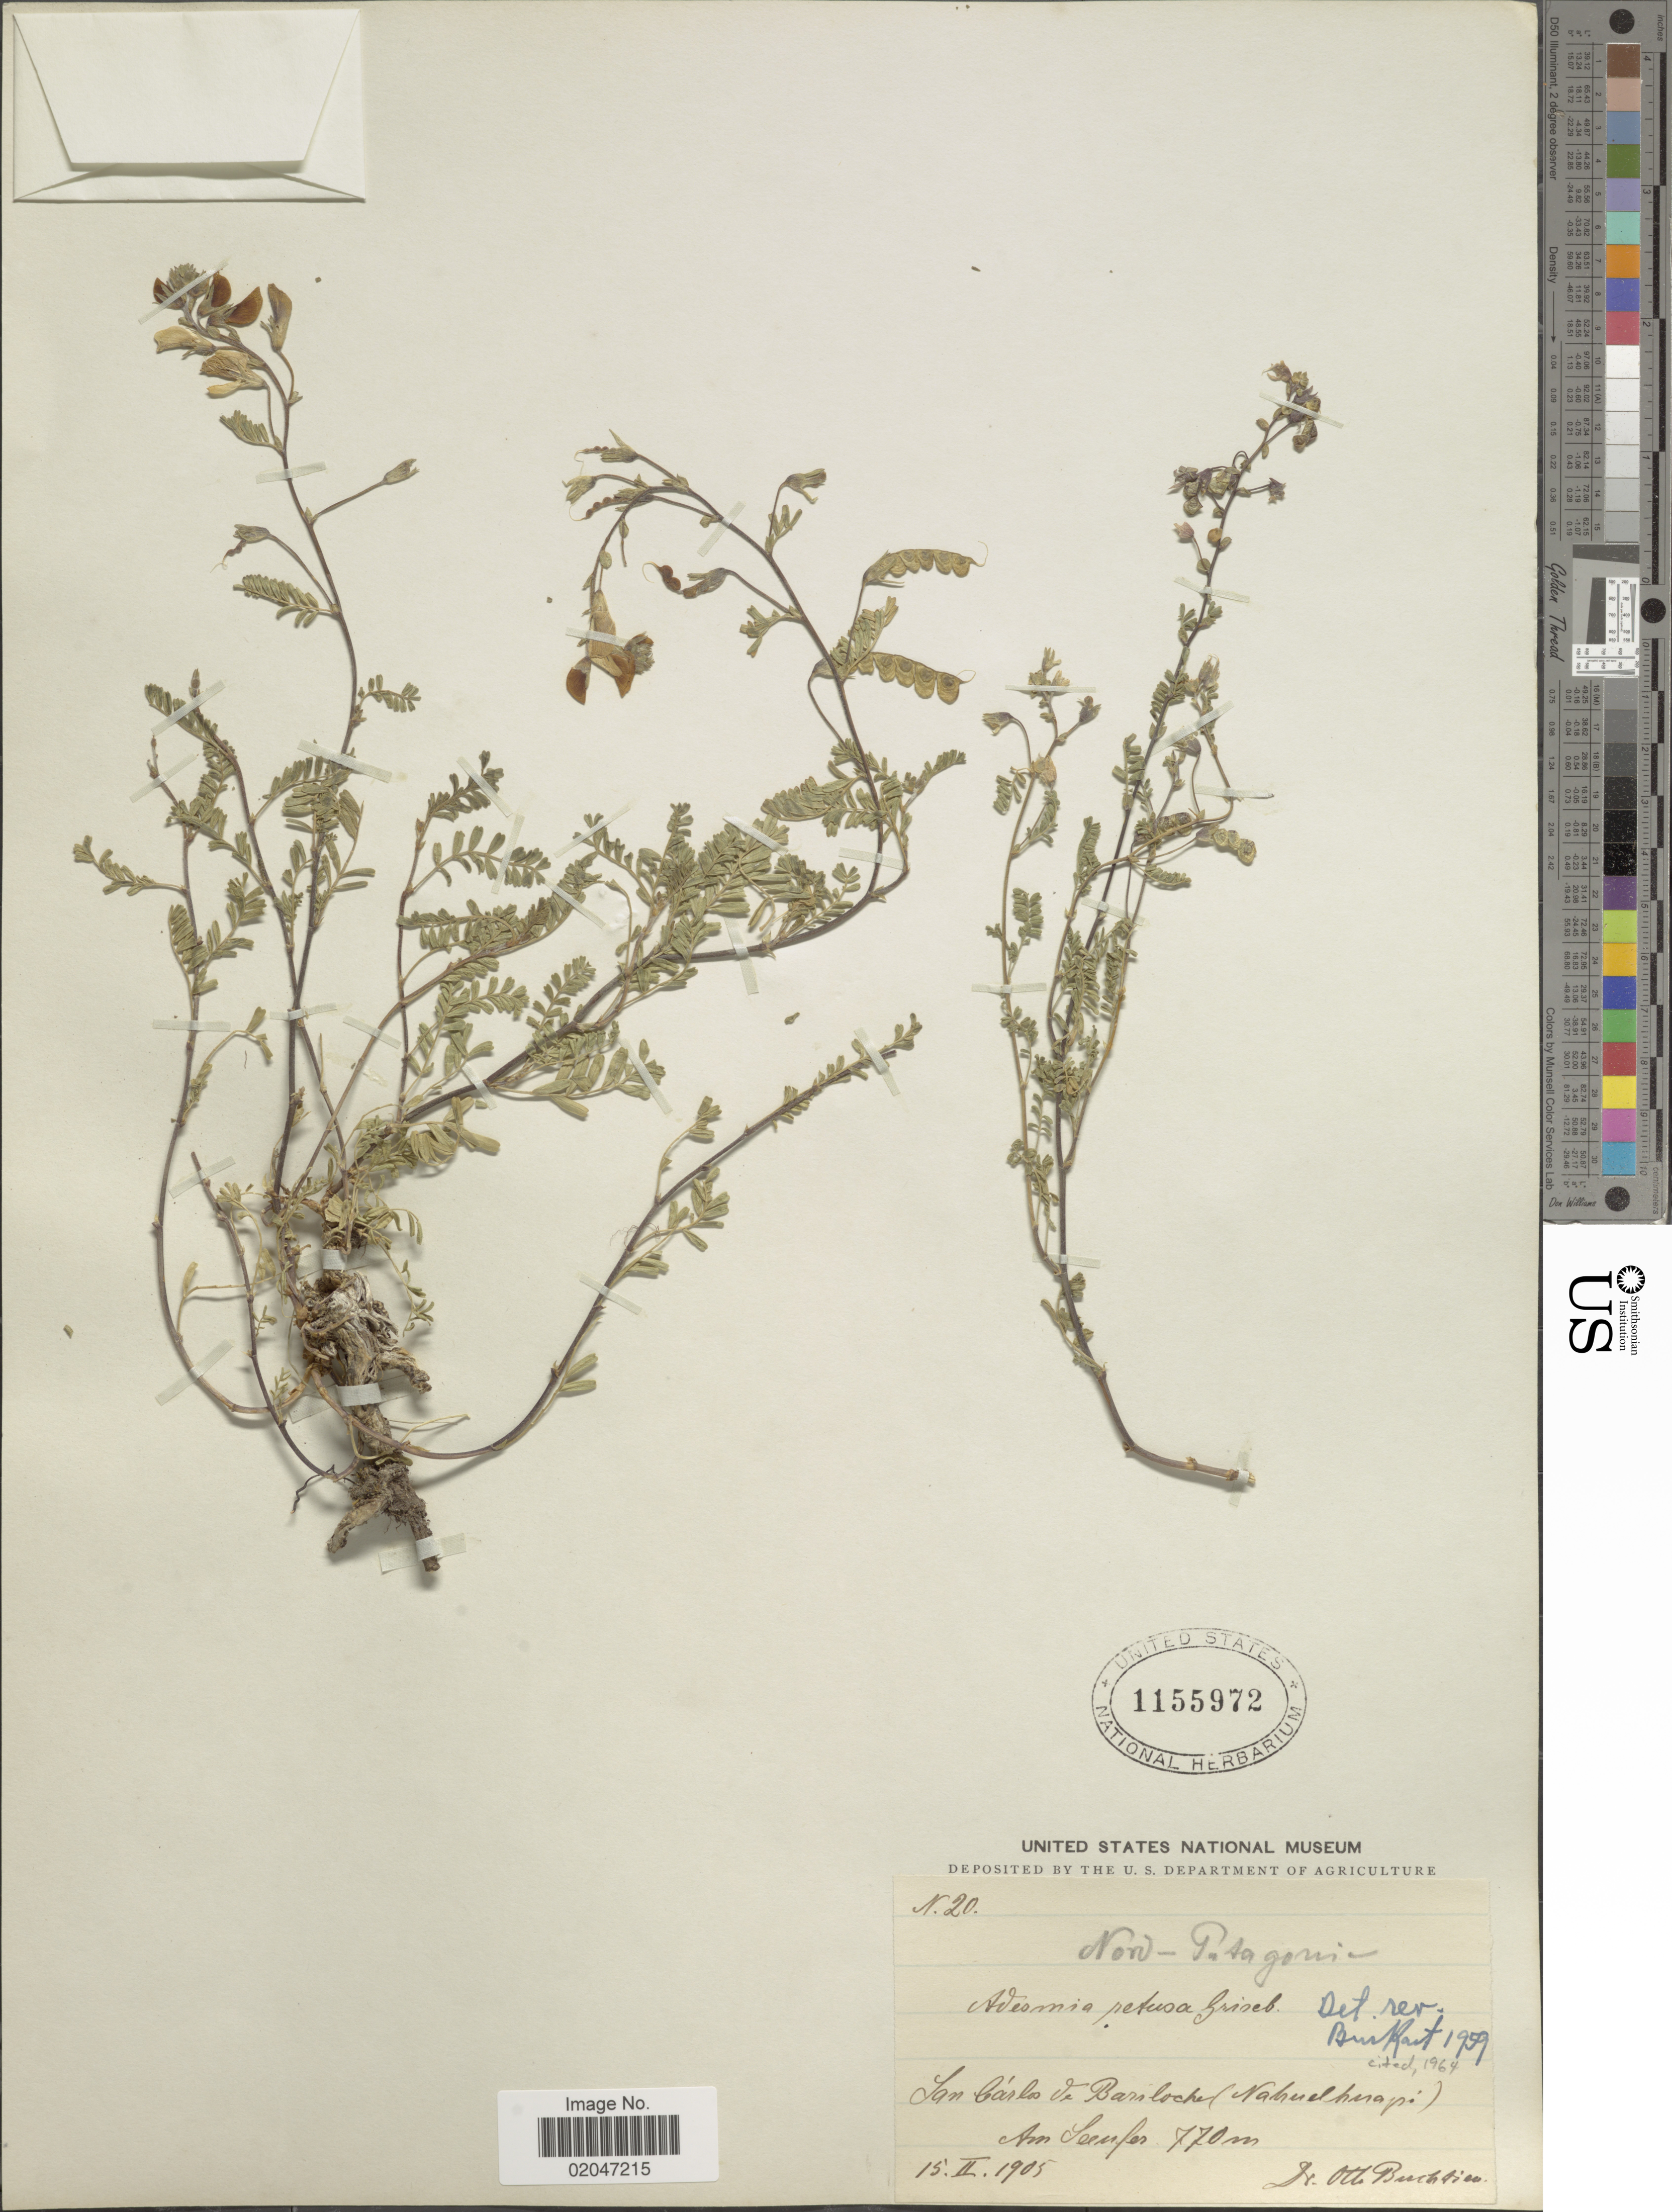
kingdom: Plantae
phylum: Tracheophyta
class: Magnoliopsida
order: Fabales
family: Fabaceae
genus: Adesmia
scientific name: Adesmia retusa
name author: Griseb.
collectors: O. Buchtien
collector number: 20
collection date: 1905-02-15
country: Argentina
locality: San Cárlos de Barnloche (Nahuelhuapi) A, Seufer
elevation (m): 770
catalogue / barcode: US 1155972